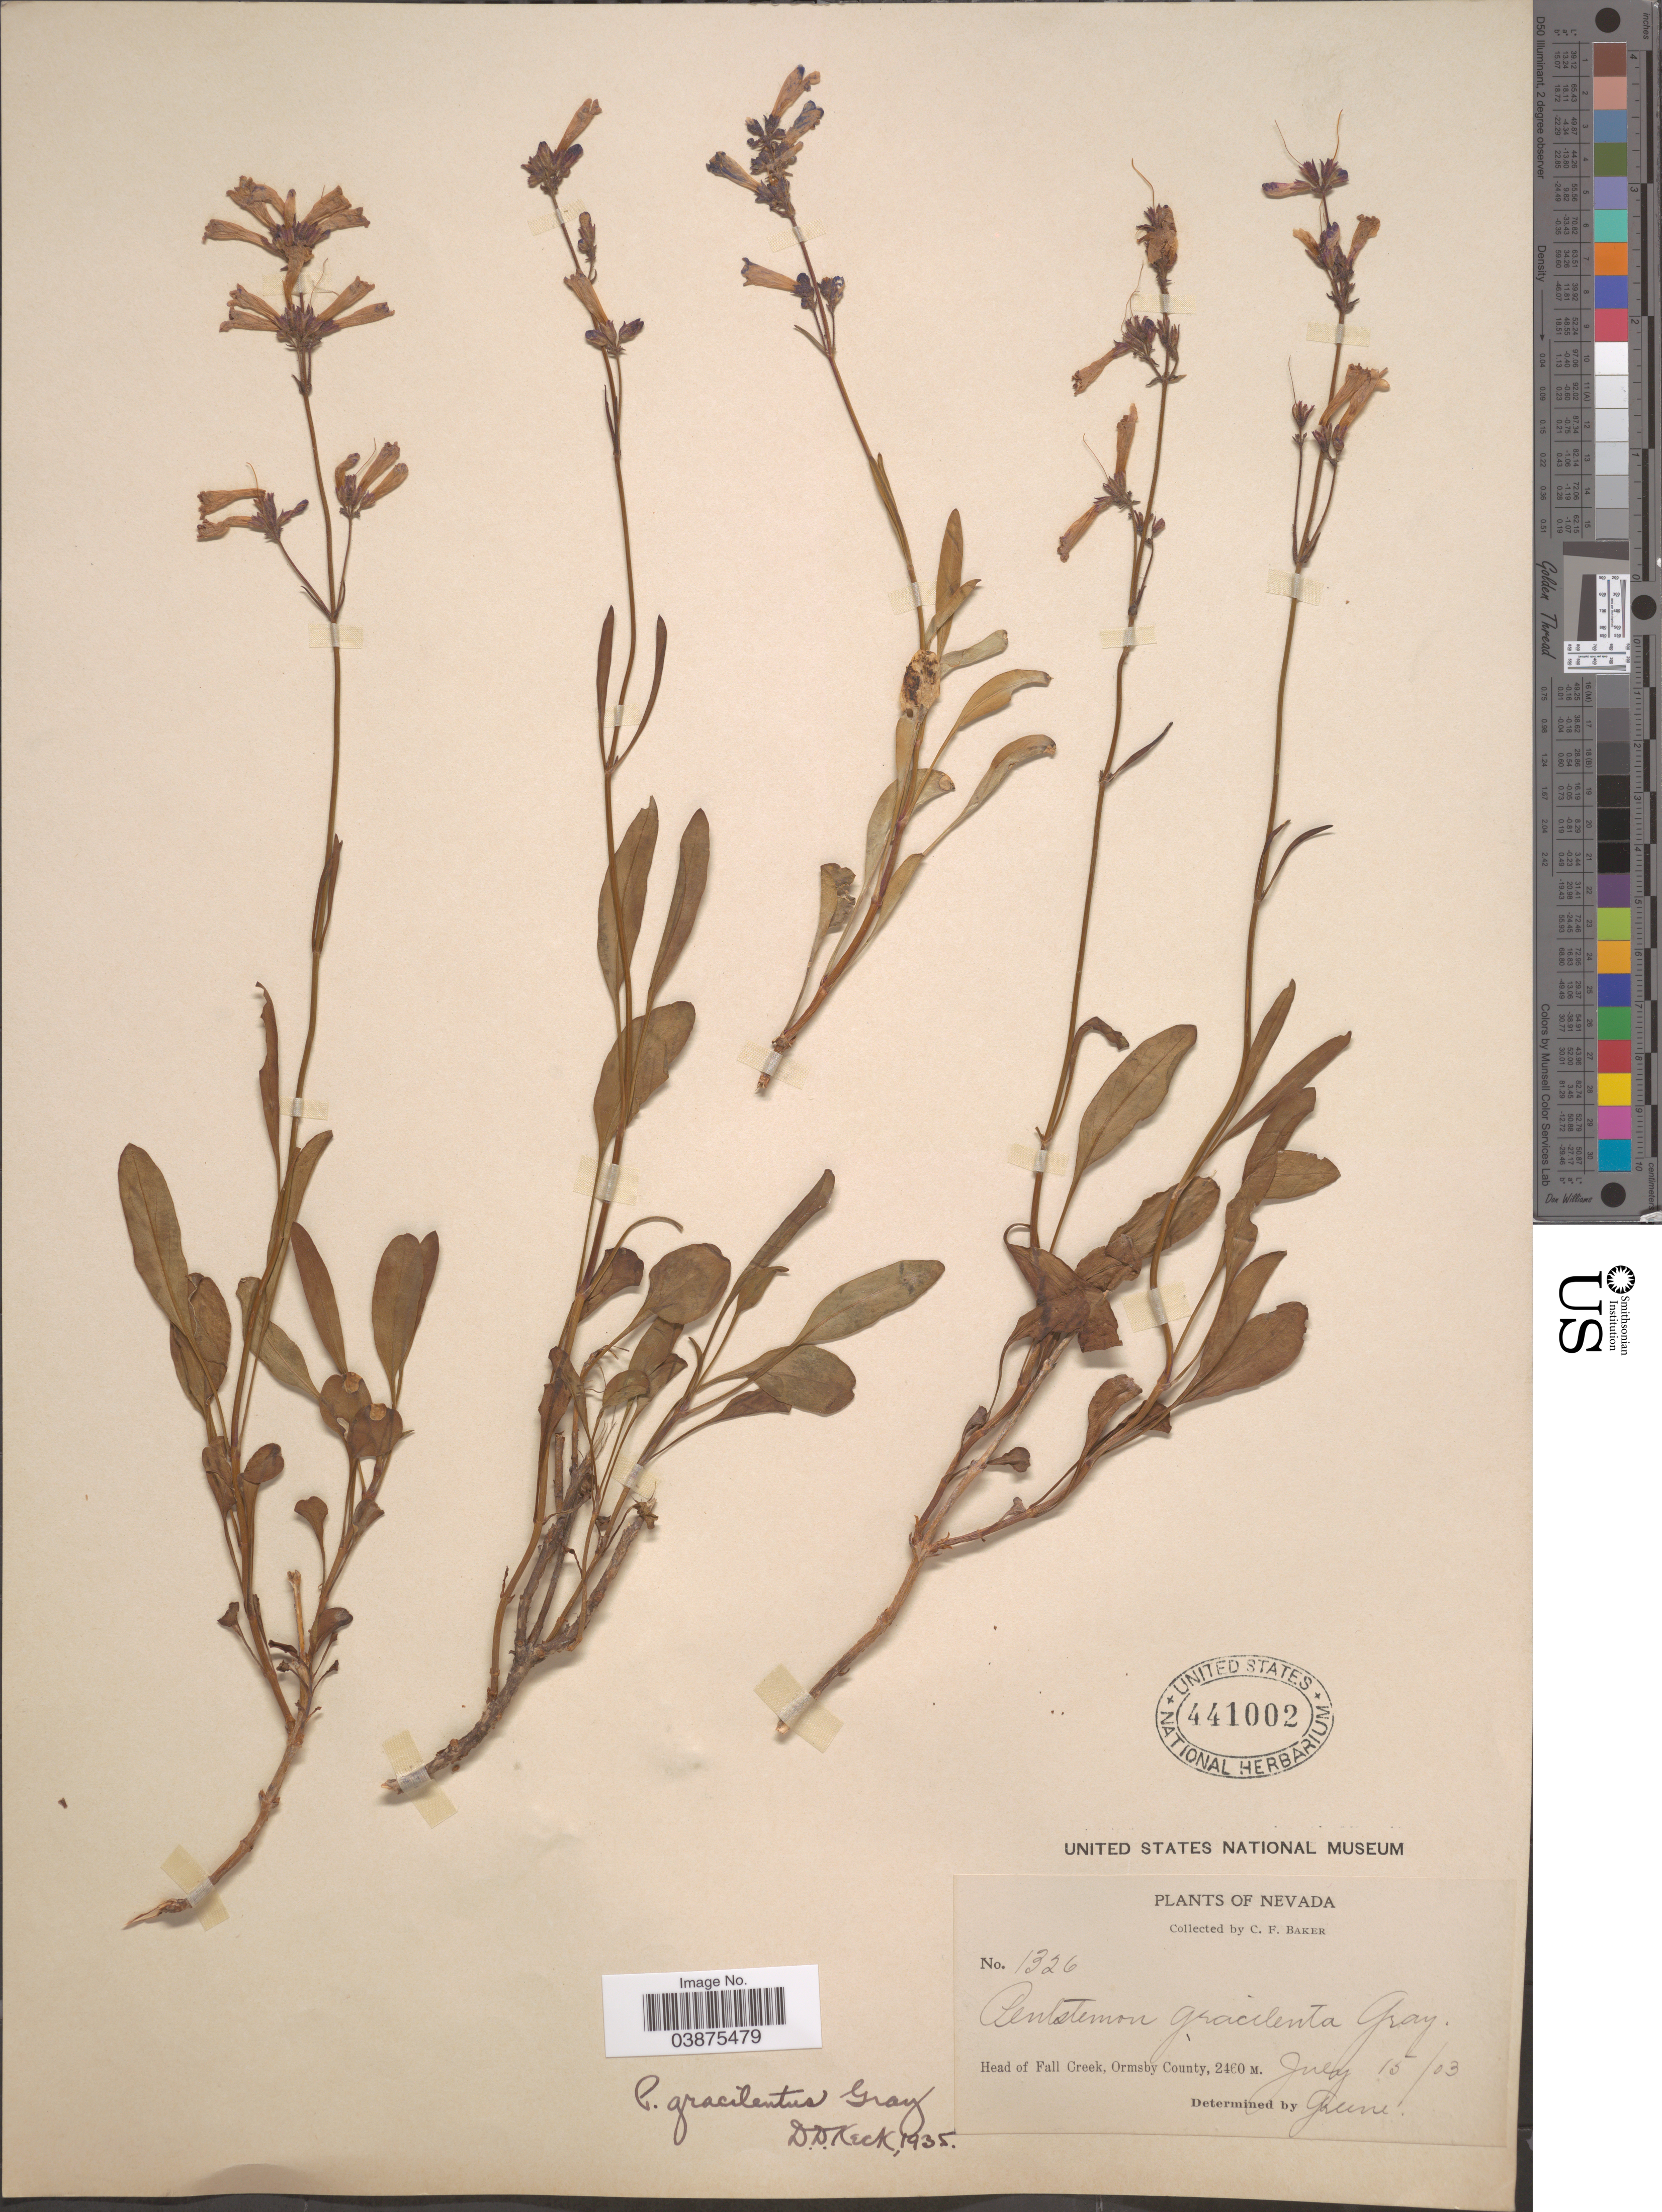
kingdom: Plantae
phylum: Tracheophyta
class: Magnoliopsida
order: Lamiales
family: Plantaginaceae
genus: Penstemon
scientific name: Penstemon gracilentus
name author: A. Gray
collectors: C. F. Baker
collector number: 1326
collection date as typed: Transcribed d/m/y: 15/7/3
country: United States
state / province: Nevada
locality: Head of Fall Creek, Ormsby County.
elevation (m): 2460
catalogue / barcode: US 441002